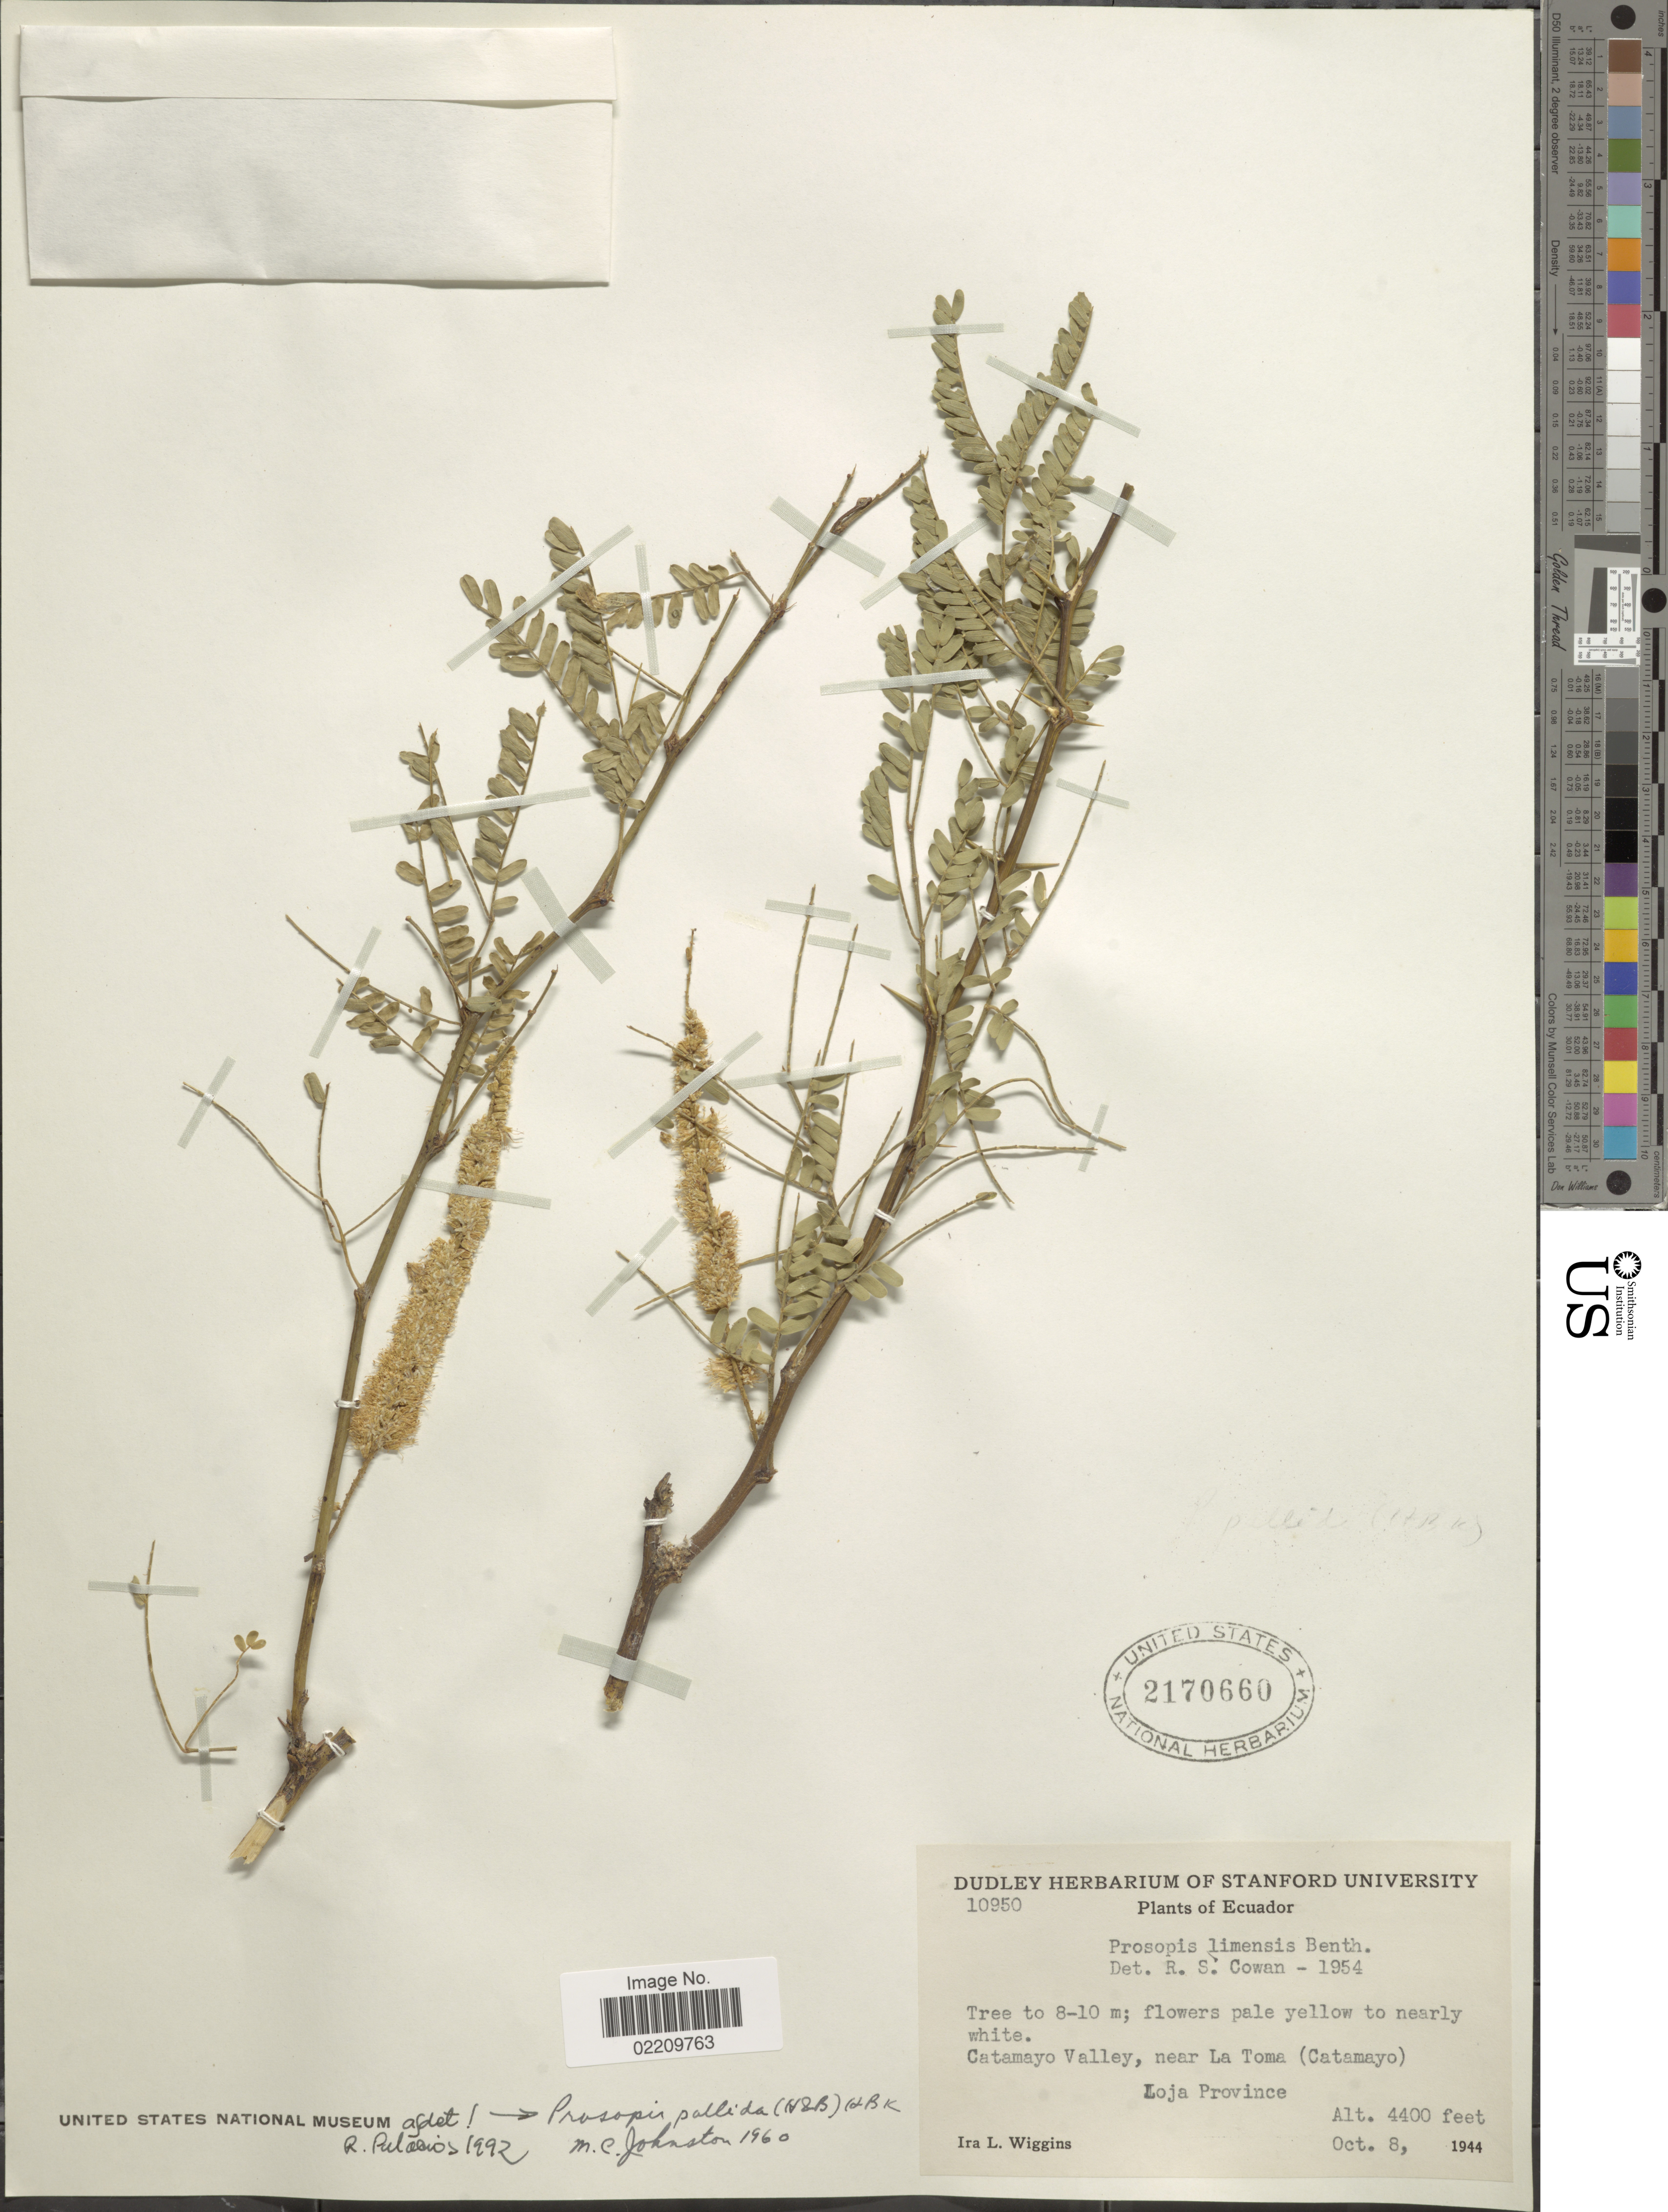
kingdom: Plantae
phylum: Tracheophyta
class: Magnoliopsida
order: Fabales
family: Fabaceae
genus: Neltuma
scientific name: Neltuma pallida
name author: (Humb. & Bonpl. ex Willd.) C. E. Hughes & G.P. Lewis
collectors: I. L. Wiggins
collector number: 10950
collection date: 1944-10-08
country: Ecuador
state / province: Loja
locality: Catamayo Valley, near La Toma (Catamayo). Loja Province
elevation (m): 1341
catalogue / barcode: US 2170660